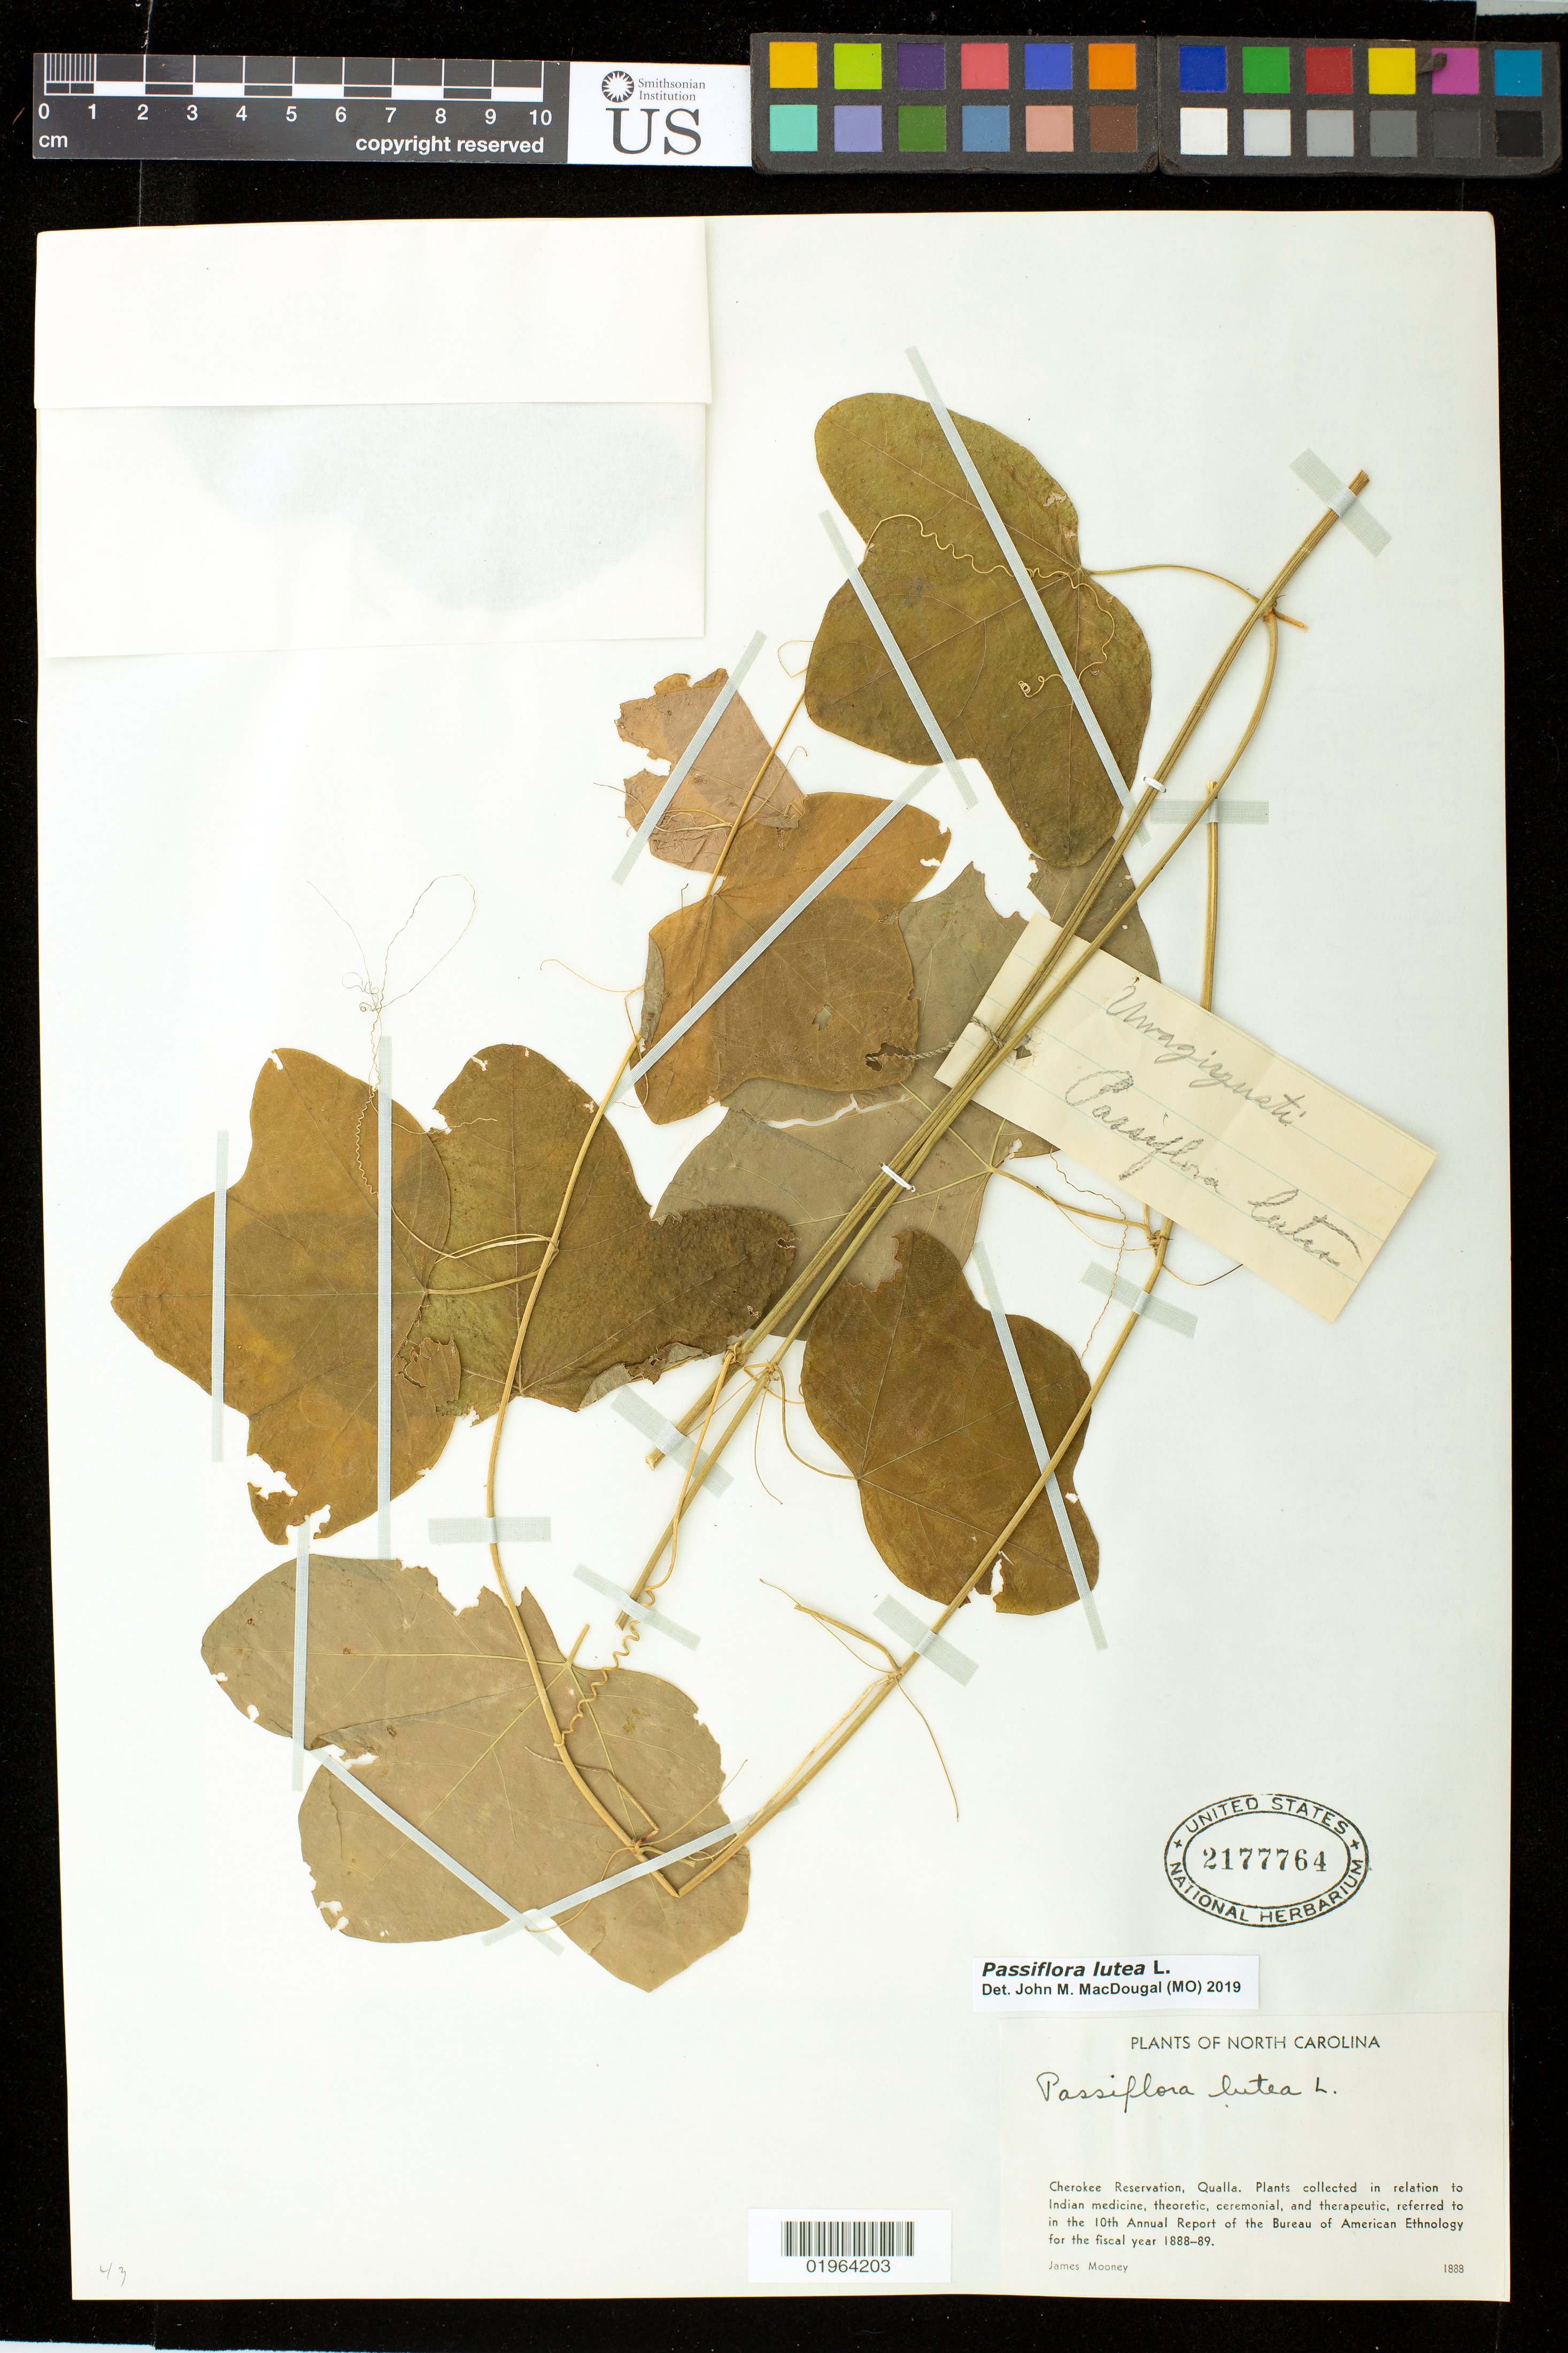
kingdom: Plantae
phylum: Tracheophyta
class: Magnoliopsida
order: Malpighiales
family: Passifloraceae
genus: Passiflora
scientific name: Passiflora lutea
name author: L.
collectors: J. Mooney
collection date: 1888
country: United States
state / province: North Carolina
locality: Cherokee Reservation, Qualla.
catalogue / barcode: US 2177764